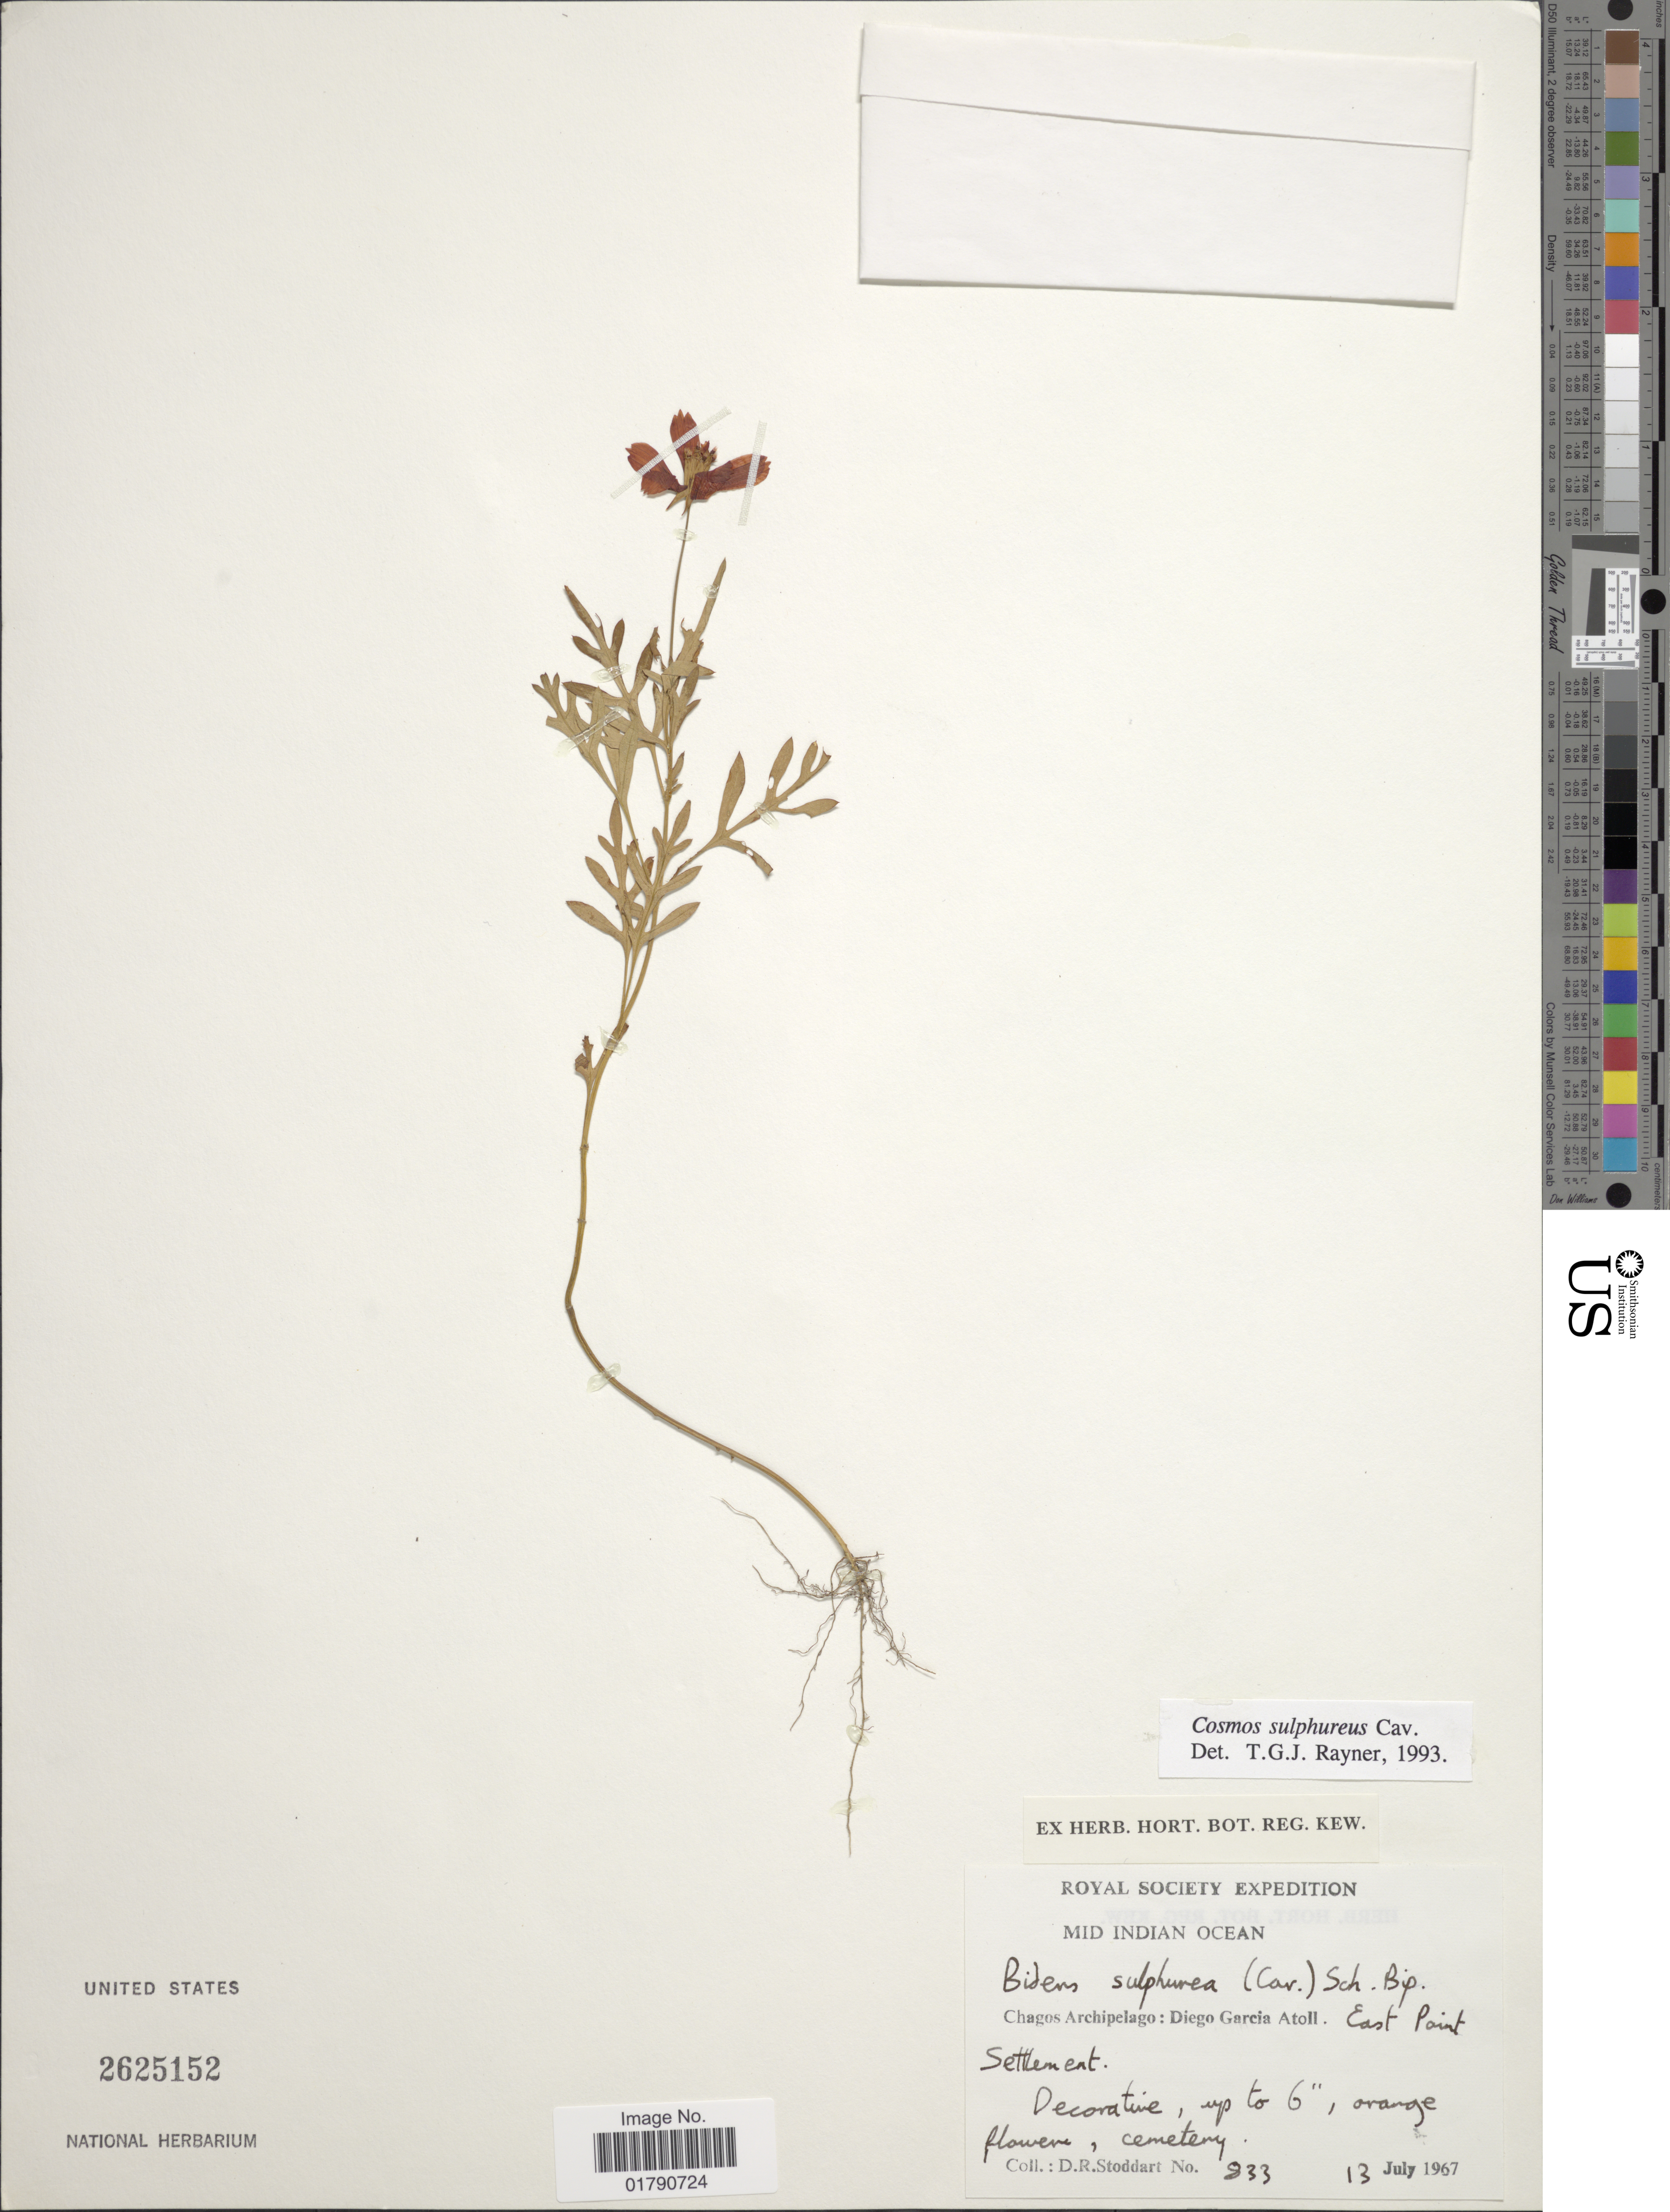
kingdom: Plantae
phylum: Tracheophyta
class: Magnoliopsida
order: Asterales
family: Asteraceae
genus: Cosmos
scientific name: Cosmos sulphureus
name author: Cav.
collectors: D. R. Stoddart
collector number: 233*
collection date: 1967-07-13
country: British Indian Ocean Territory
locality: Mid Indian Ocean, Chagos, Archipelago, Diego Garcia Atoll, East Point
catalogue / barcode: US 2625152